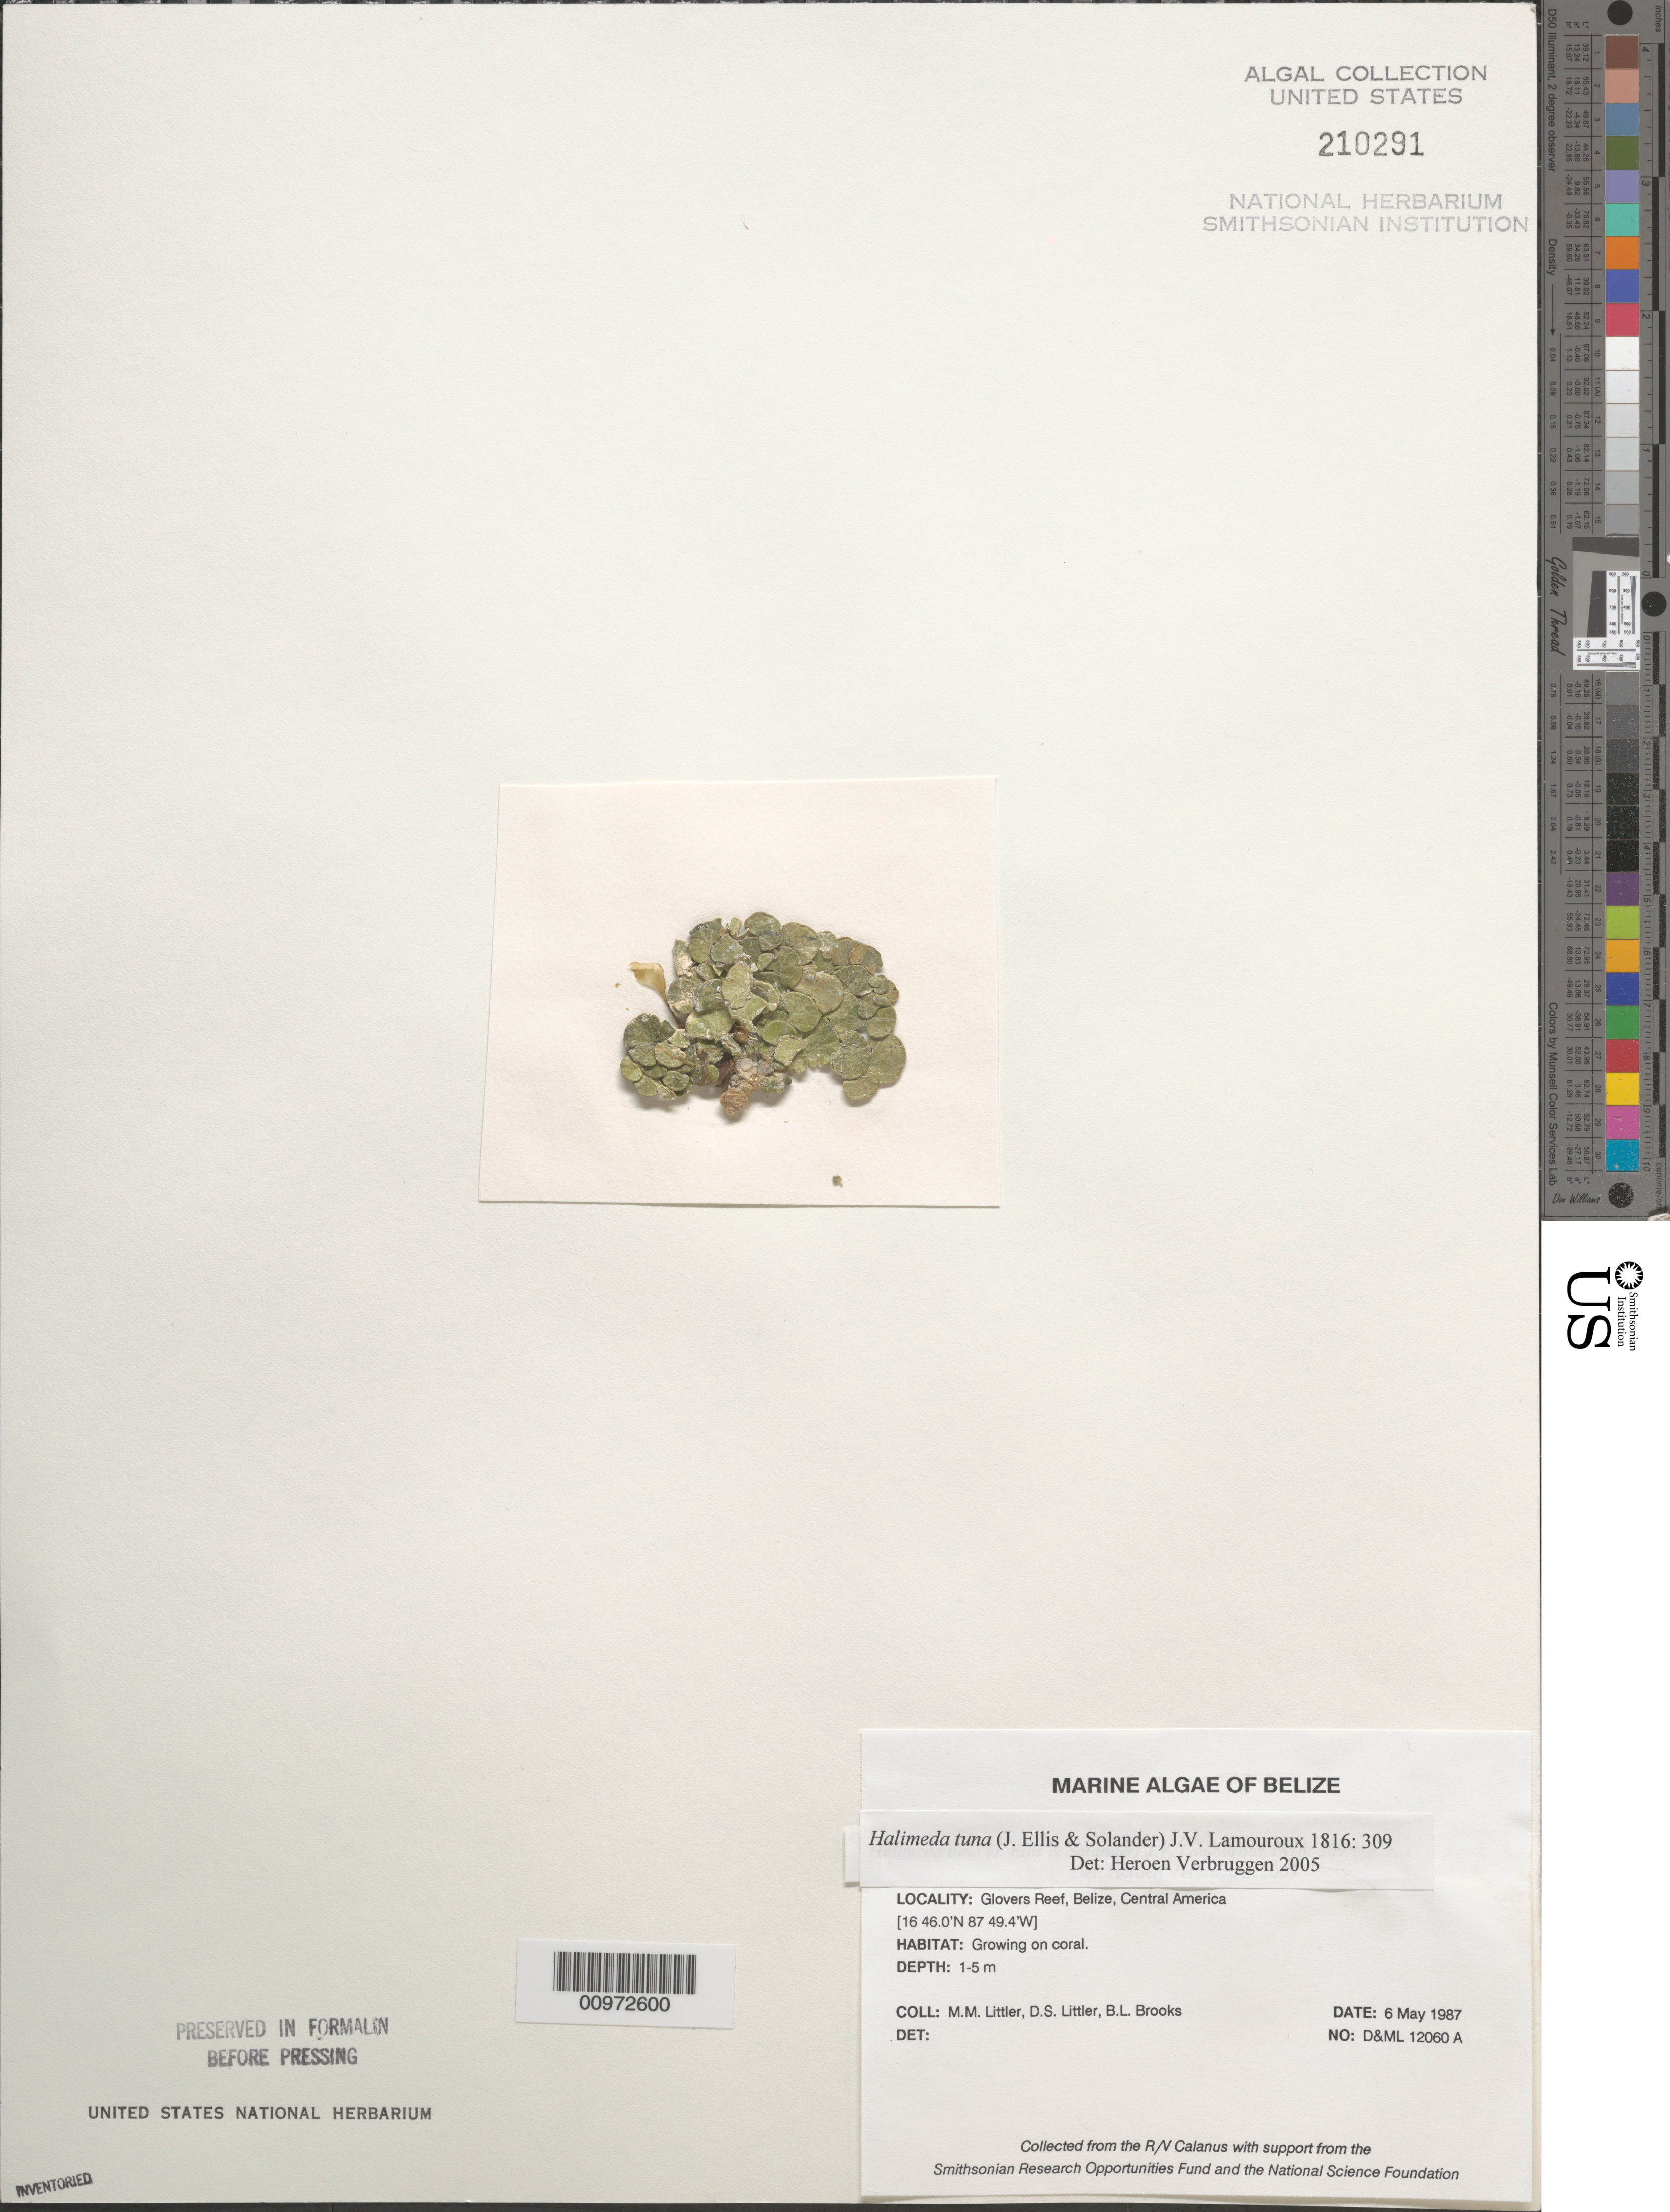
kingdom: Plantae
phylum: Chlorophyta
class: Ulvophyceae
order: Bryopsidales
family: Halimedaceae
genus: Halimeda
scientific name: Halimeda tuna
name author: (J. Ellis & Sol.) J.V.Lamouroux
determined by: Verbruggen, H.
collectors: D. S. Littler, M. M. Littler & B. Brooks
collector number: D&ML 12060A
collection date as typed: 06 May 1987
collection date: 1987-05-06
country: Belize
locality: Glover's Reef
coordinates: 16 46.0' N, 87 49.4' W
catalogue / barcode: US 210291